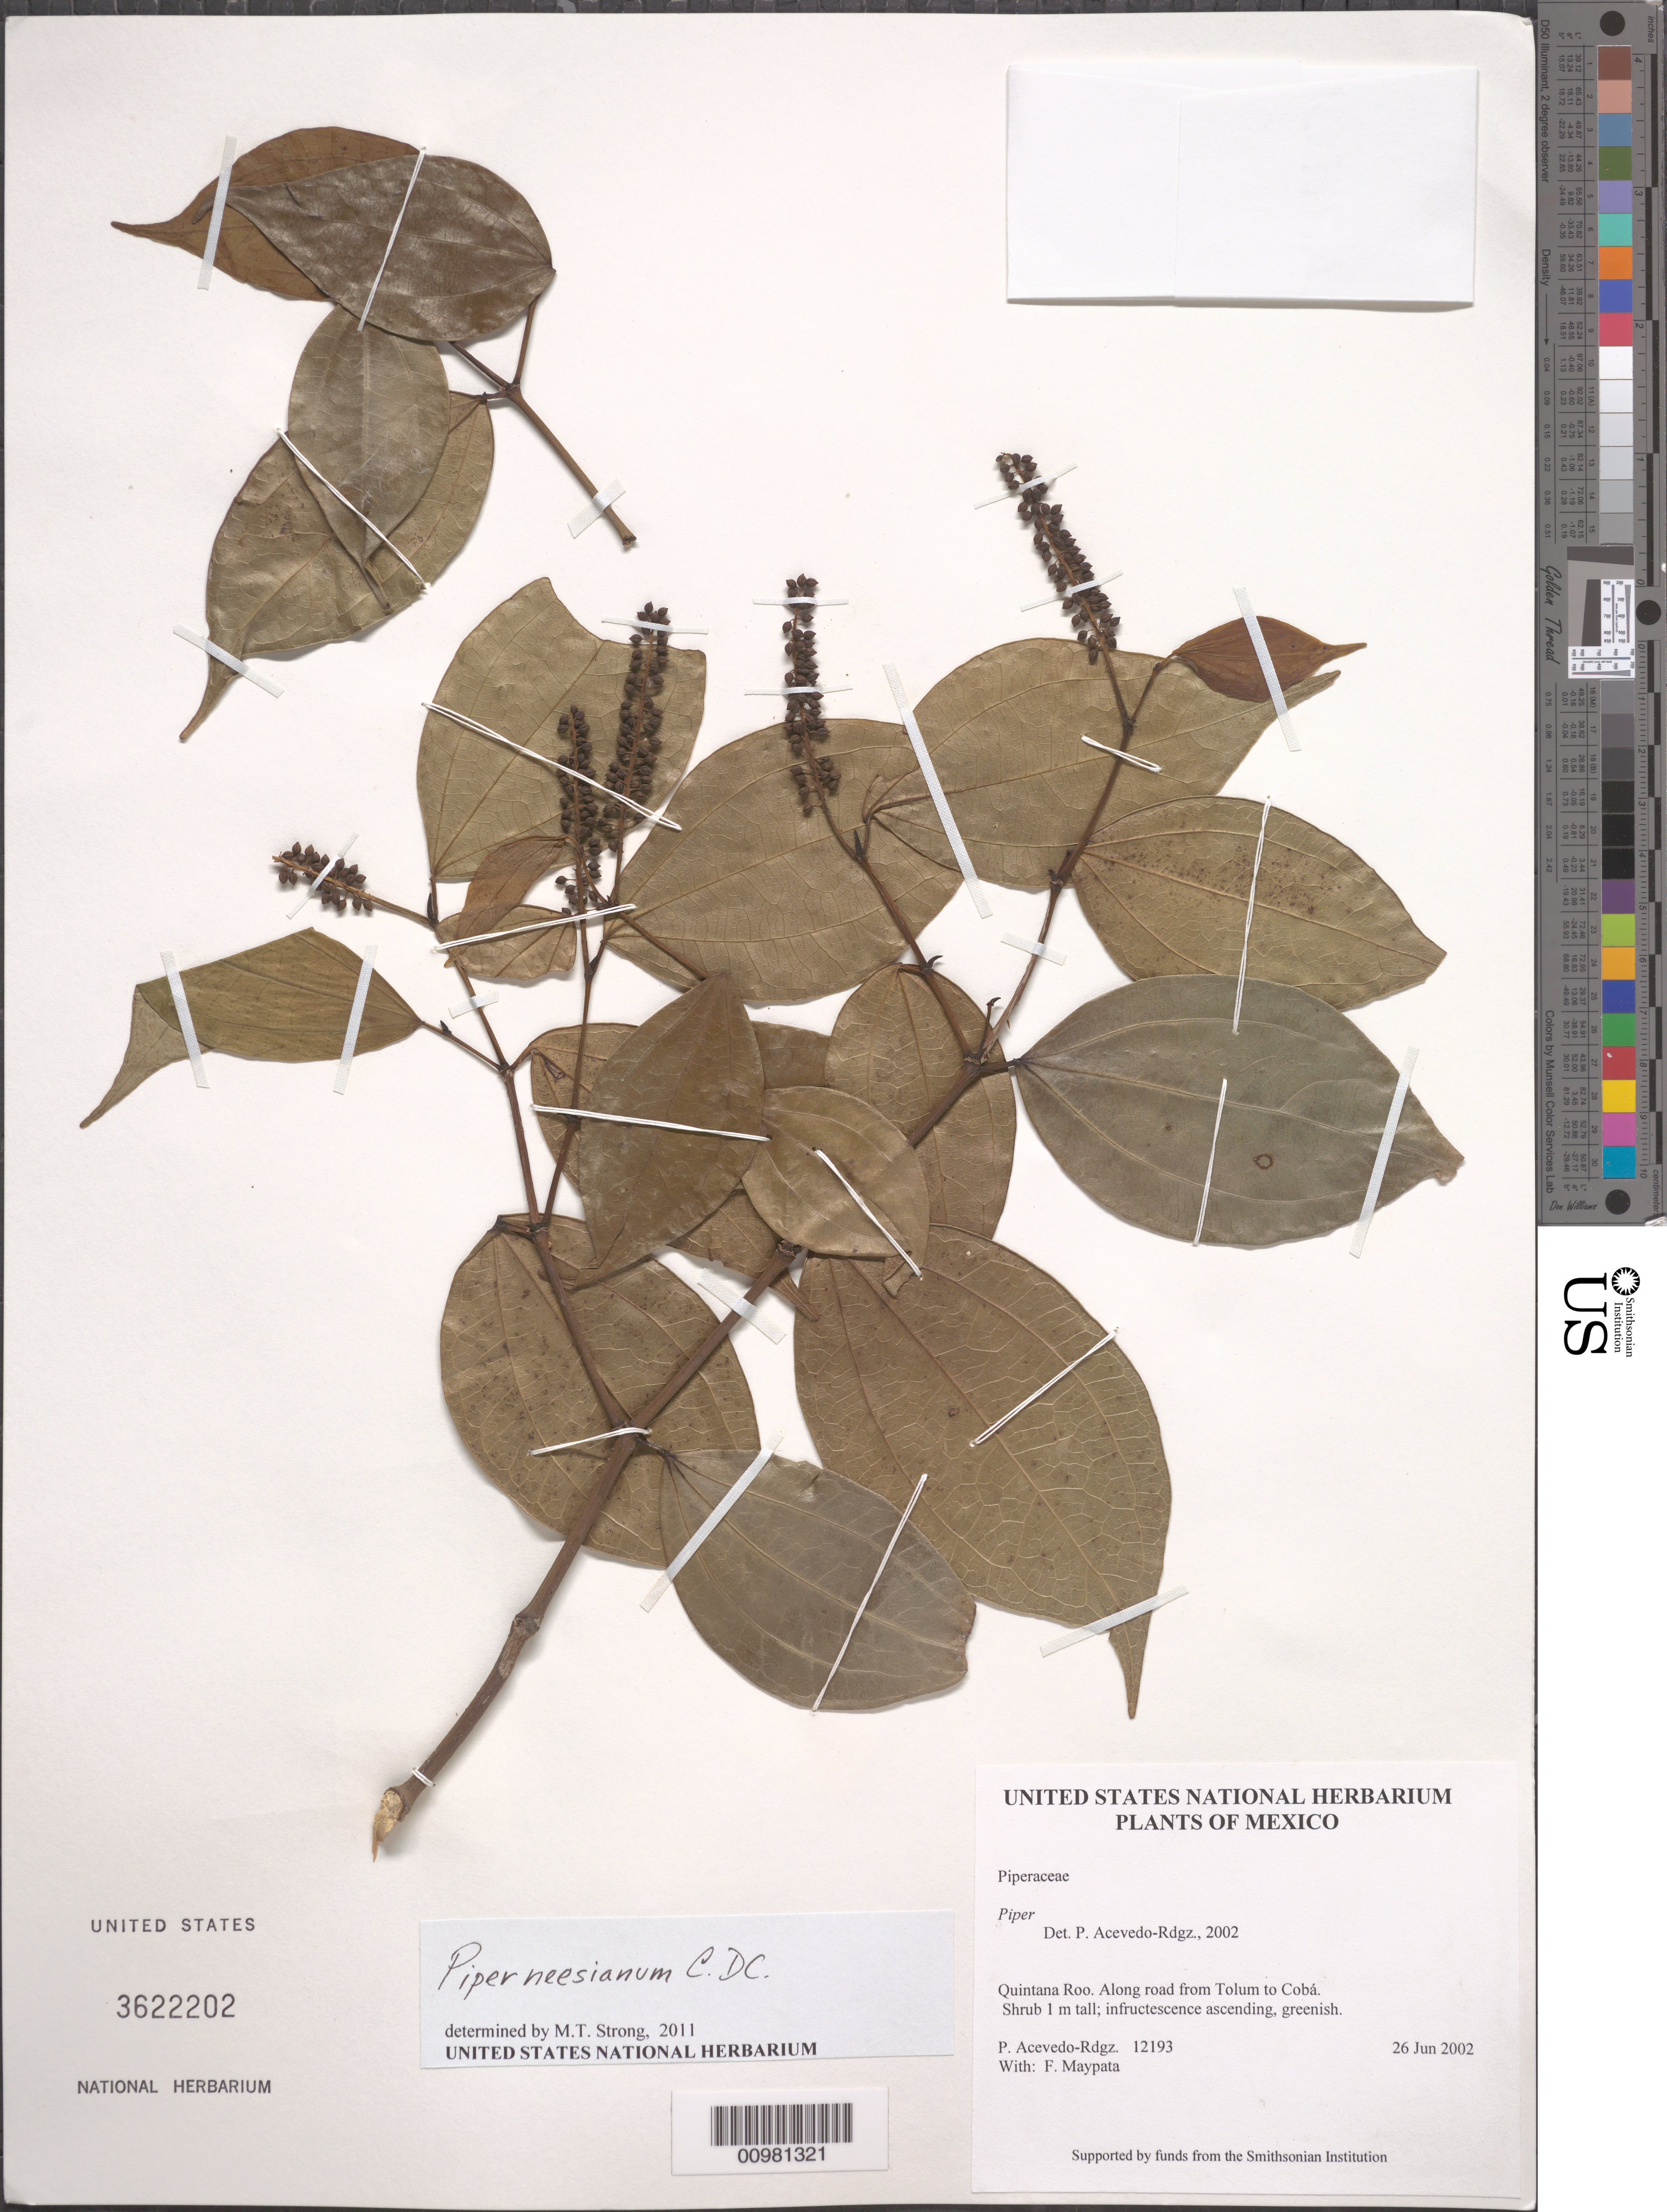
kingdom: Plantae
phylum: Tracheophyta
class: Magnoliopsida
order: Piperales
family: Piperaceae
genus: Piper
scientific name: Piper neesianum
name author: C. DC.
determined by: Strong, M. T., (US), Smithsonian Institution - National Museum of Natural History (UNITED STATES)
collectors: P. Acevedo-Rodr. & F. Maypata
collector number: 12193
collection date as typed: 26 Jun 2002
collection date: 2002-06-26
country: Mexico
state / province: Quintana Roo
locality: Quintana Roo. Along road from Tolum to Cobá.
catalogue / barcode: US 3622202